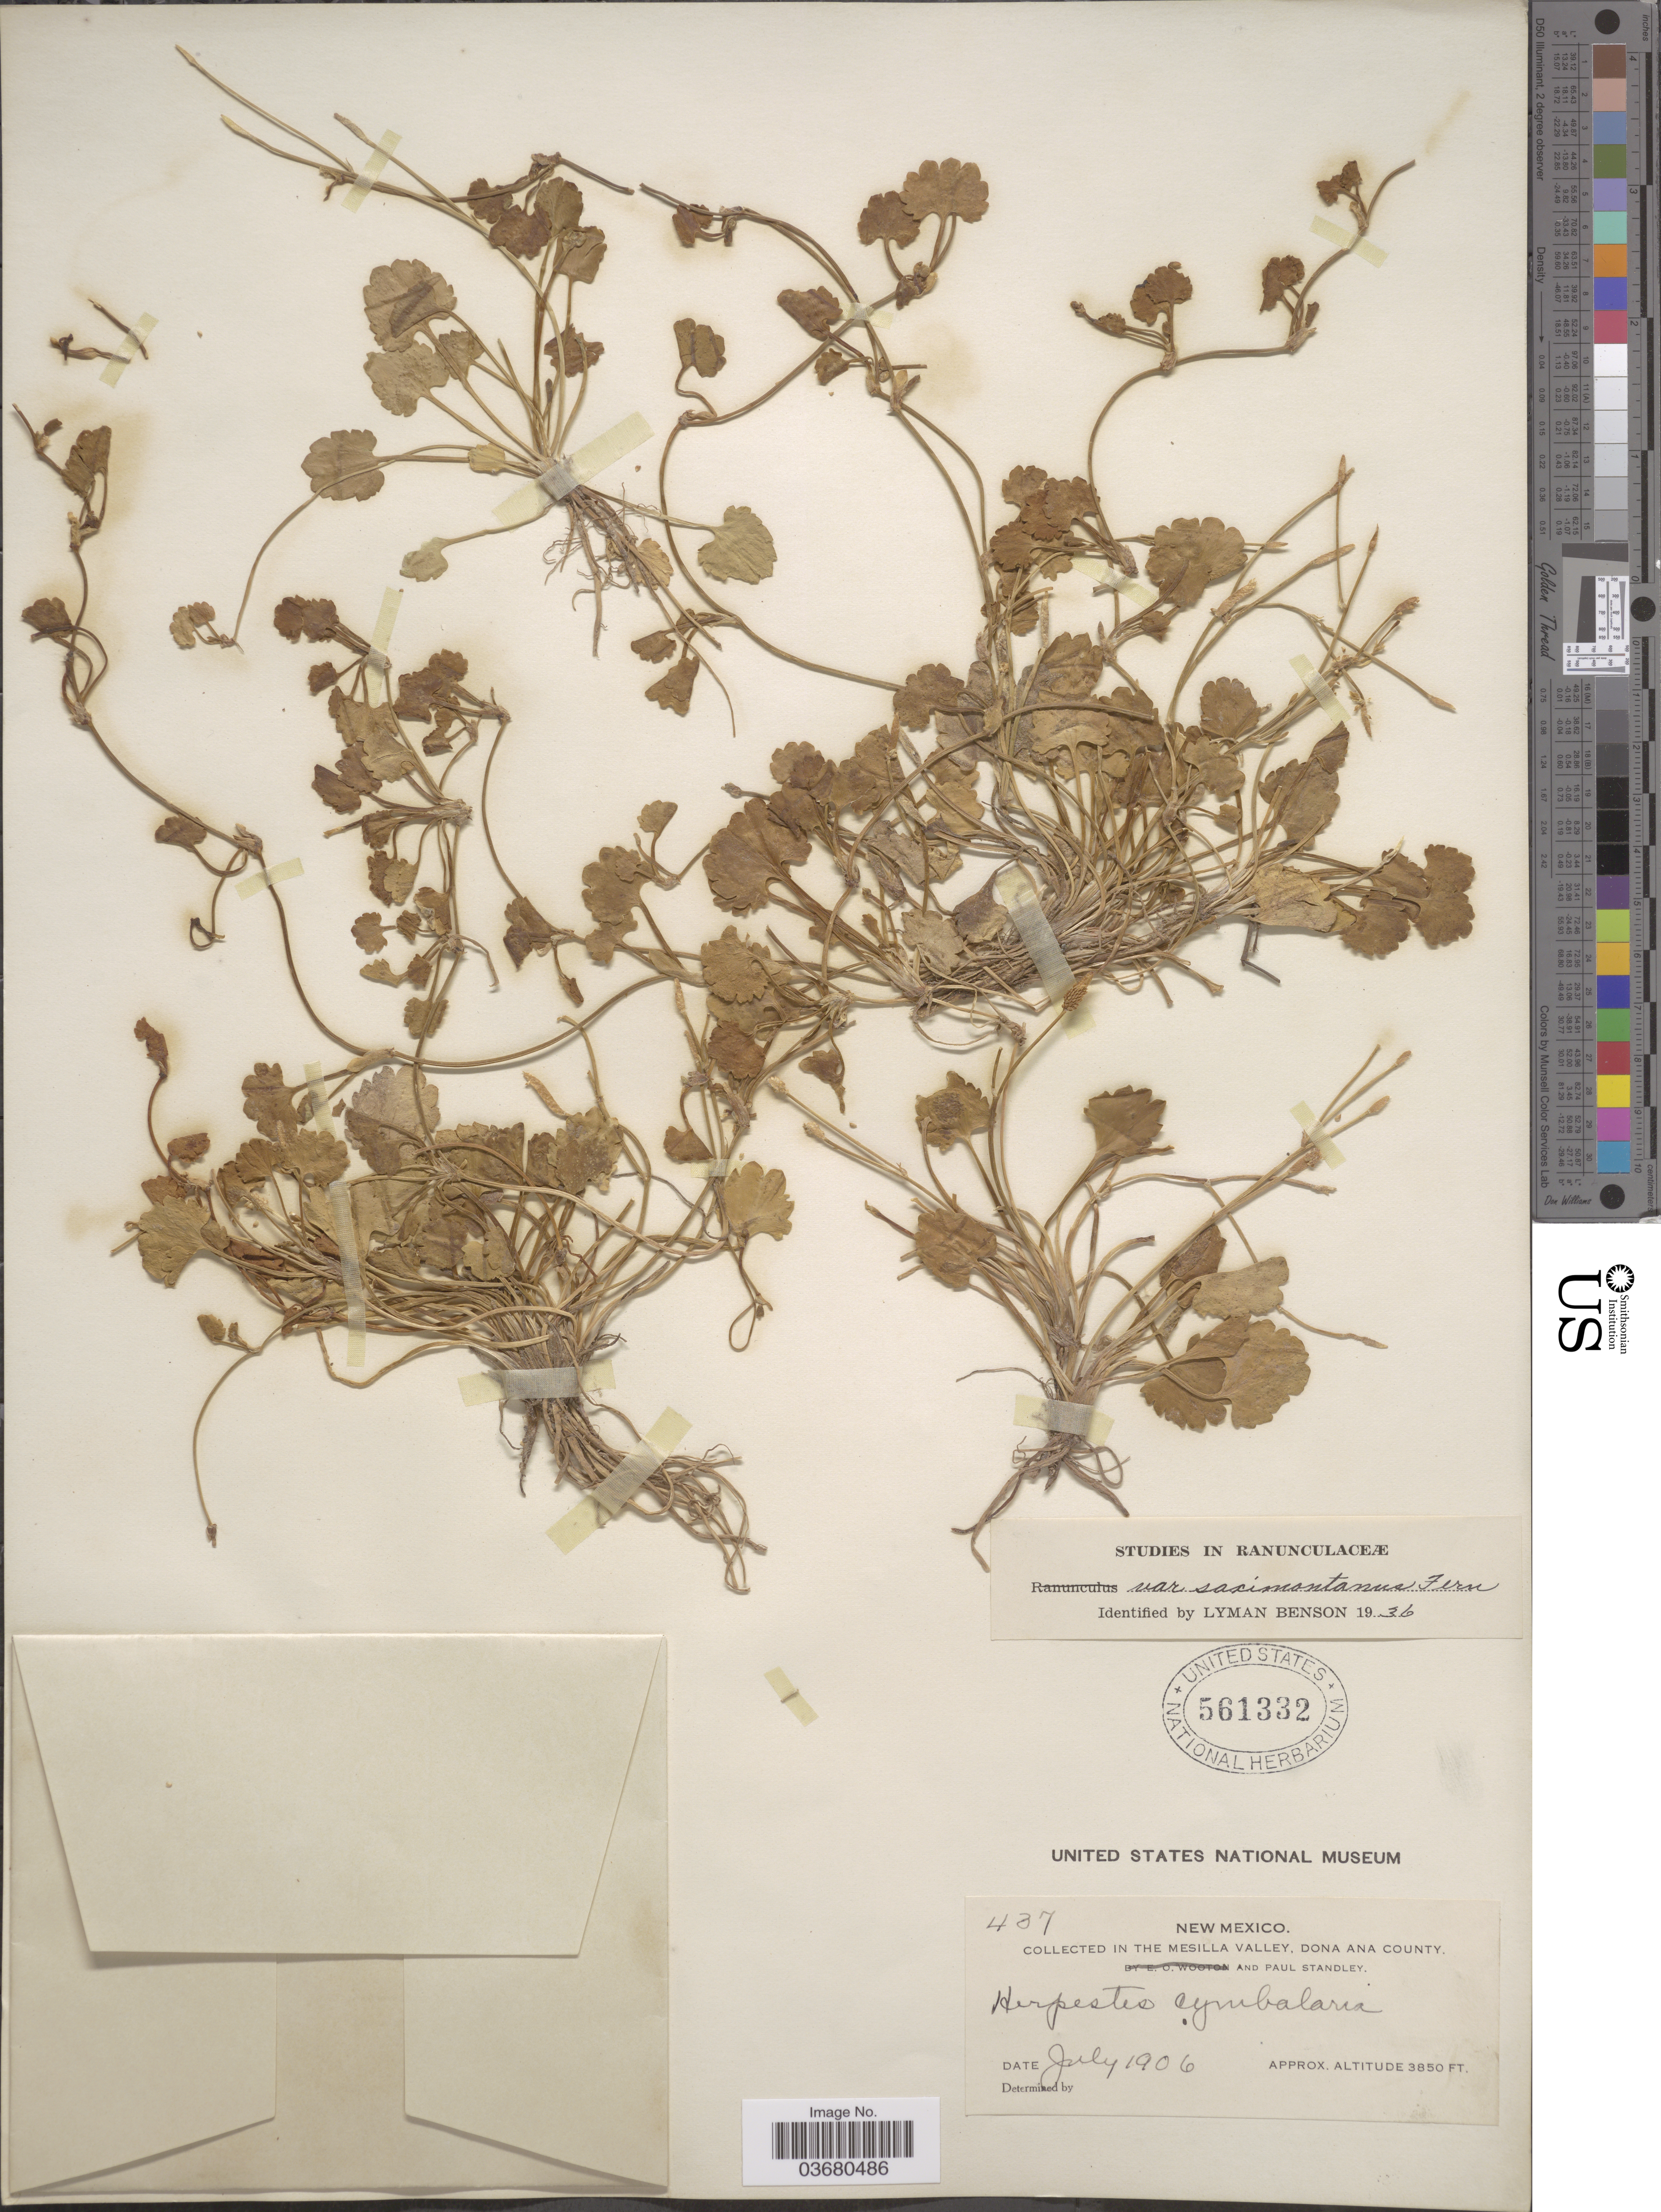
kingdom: Plantae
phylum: Tracheophyta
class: Magnoliopsida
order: Ranunculales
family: Ranunculaceae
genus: Halerpestes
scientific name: Halerpestes cymbalaria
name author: (Pursh) Greene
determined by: Strong, M. T., (US), Smithsonian Institution - National Museum of Natural History (UNITED STATES)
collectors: P. C. Standley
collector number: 437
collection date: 1906-07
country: United States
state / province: New Mexico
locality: In the Mesilla Valley, Dona Ana County.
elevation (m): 1173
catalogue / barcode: US 561332